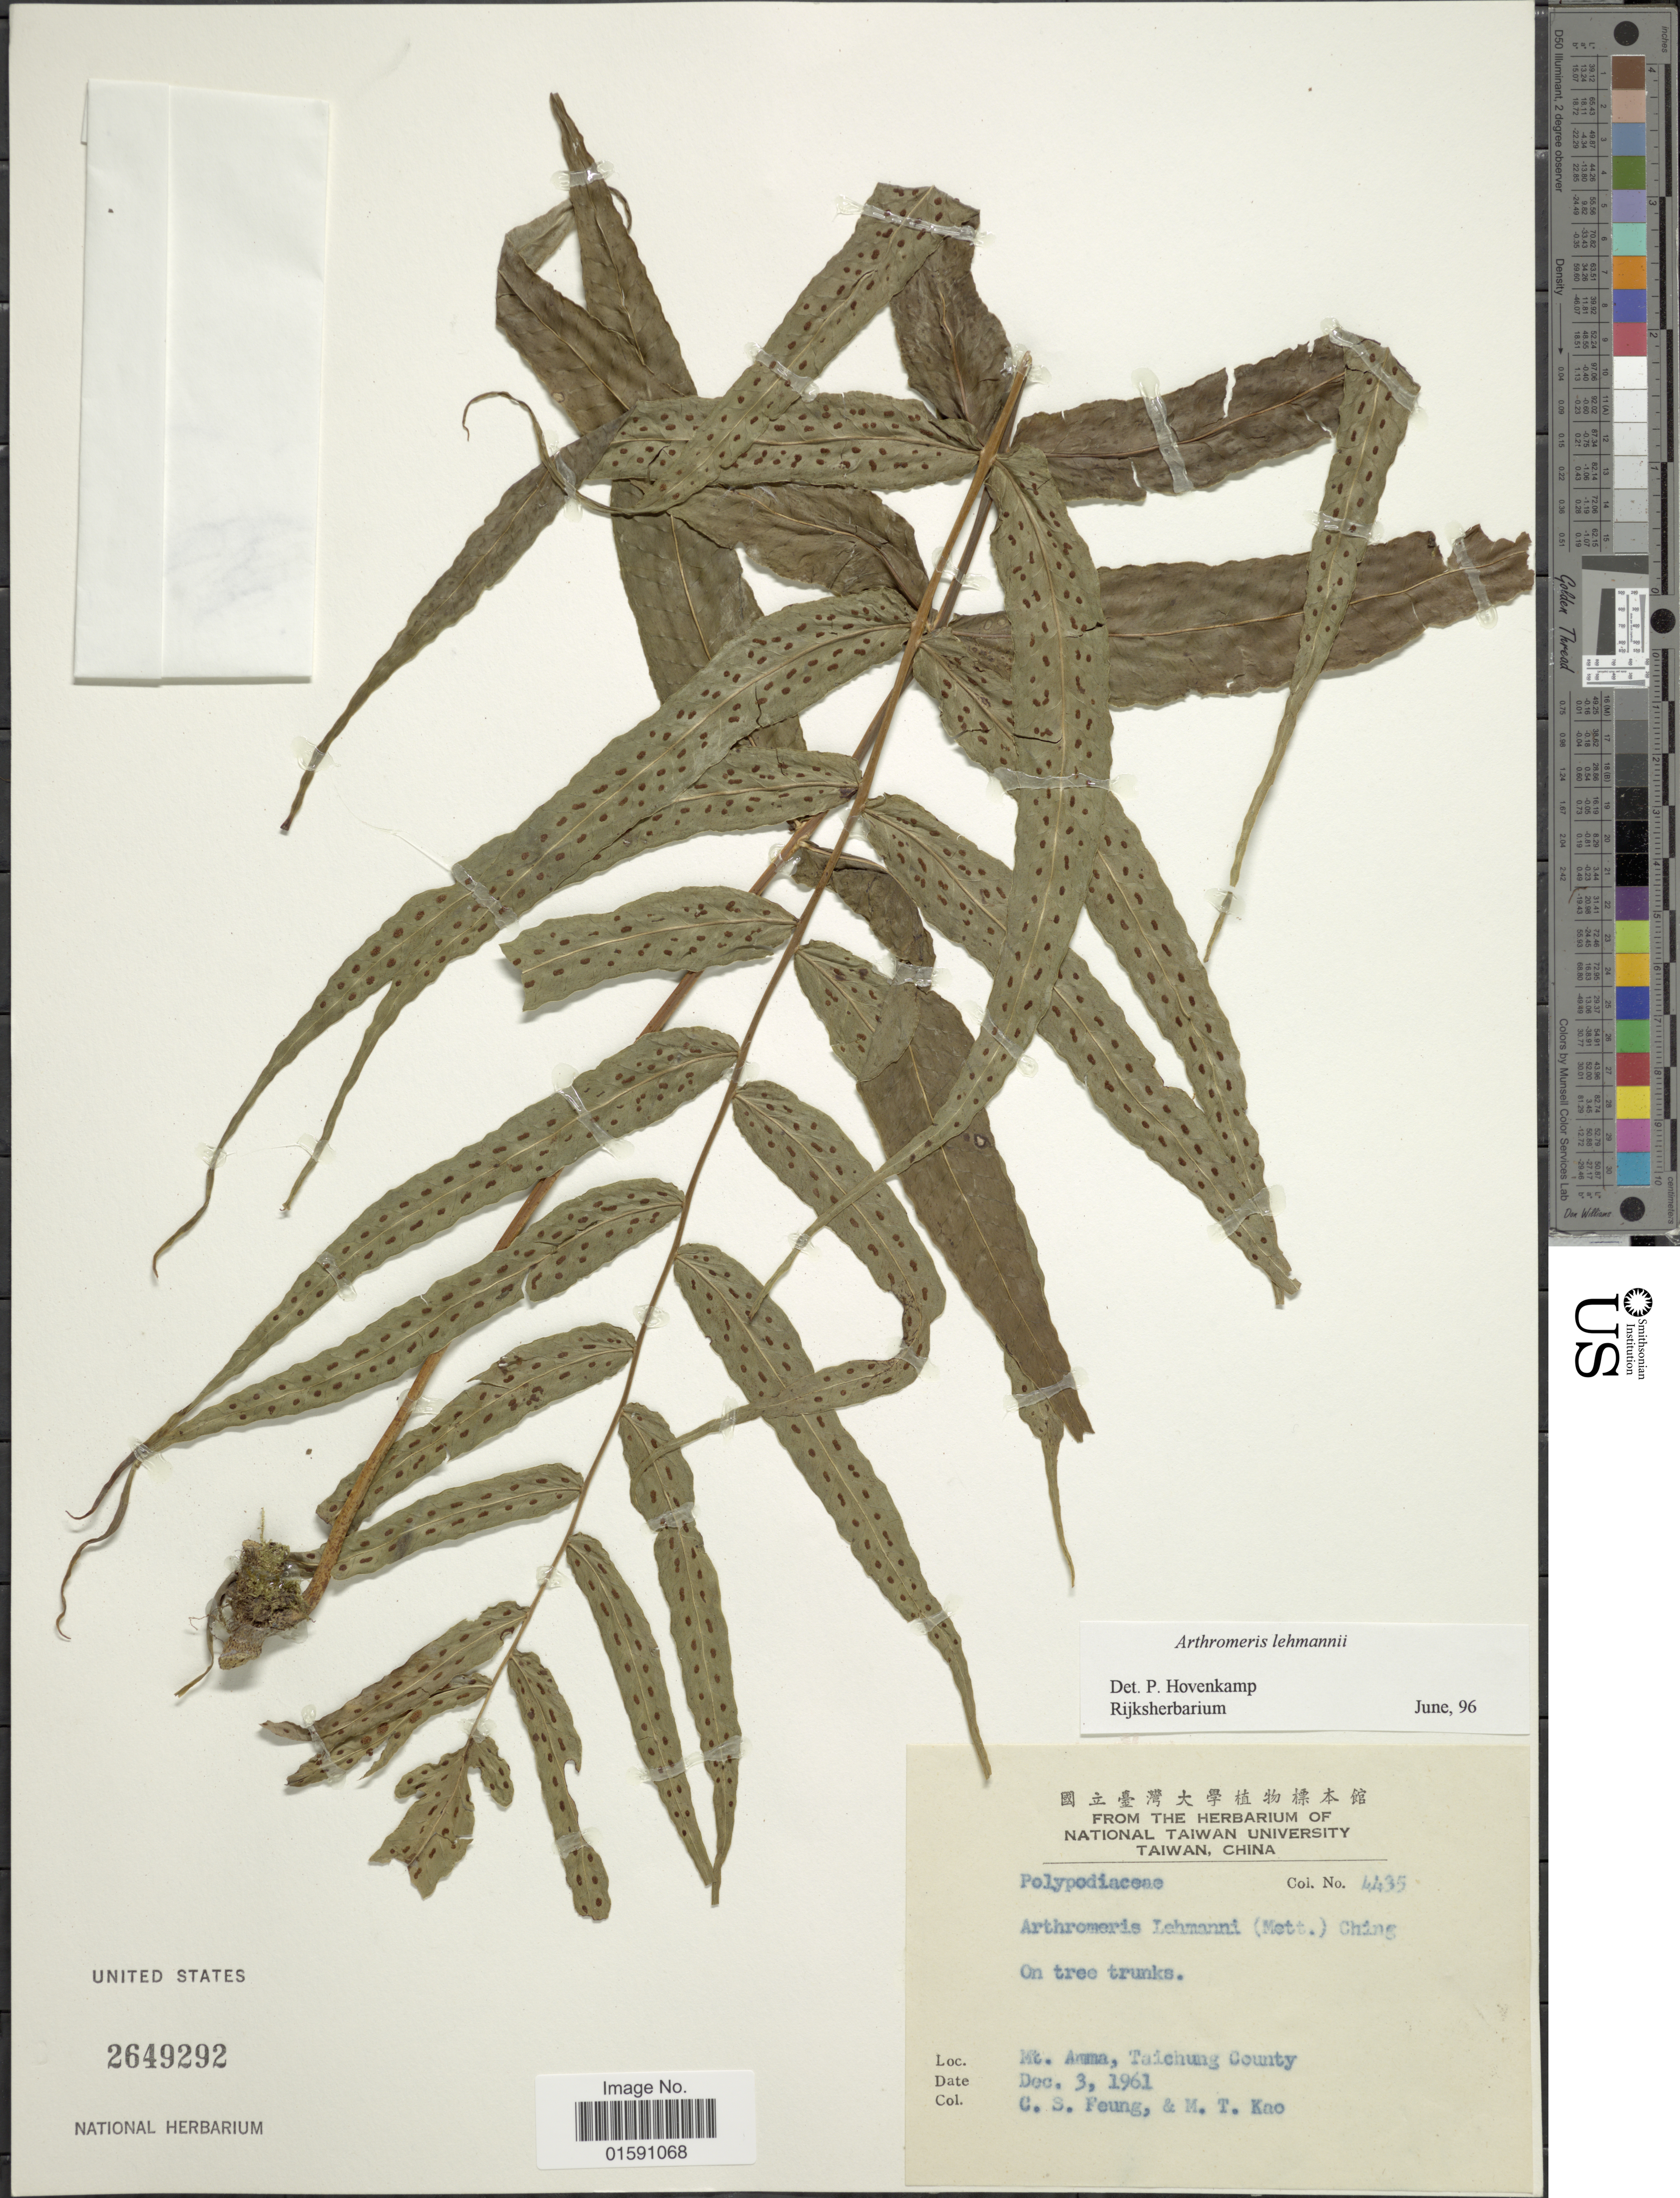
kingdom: Plantae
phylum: Tracheophyta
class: Polypodiopsida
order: Polypodiales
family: Polypodiaceae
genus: Arthromeris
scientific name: Arthromeris lehmannii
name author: (Mett.) Ching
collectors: C. Feung & M. T. Kao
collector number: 4435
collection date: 1961-12-03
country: Taiwan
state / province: Taichung City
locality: Mt. Amma, Taichung County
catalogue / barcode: US 2649292